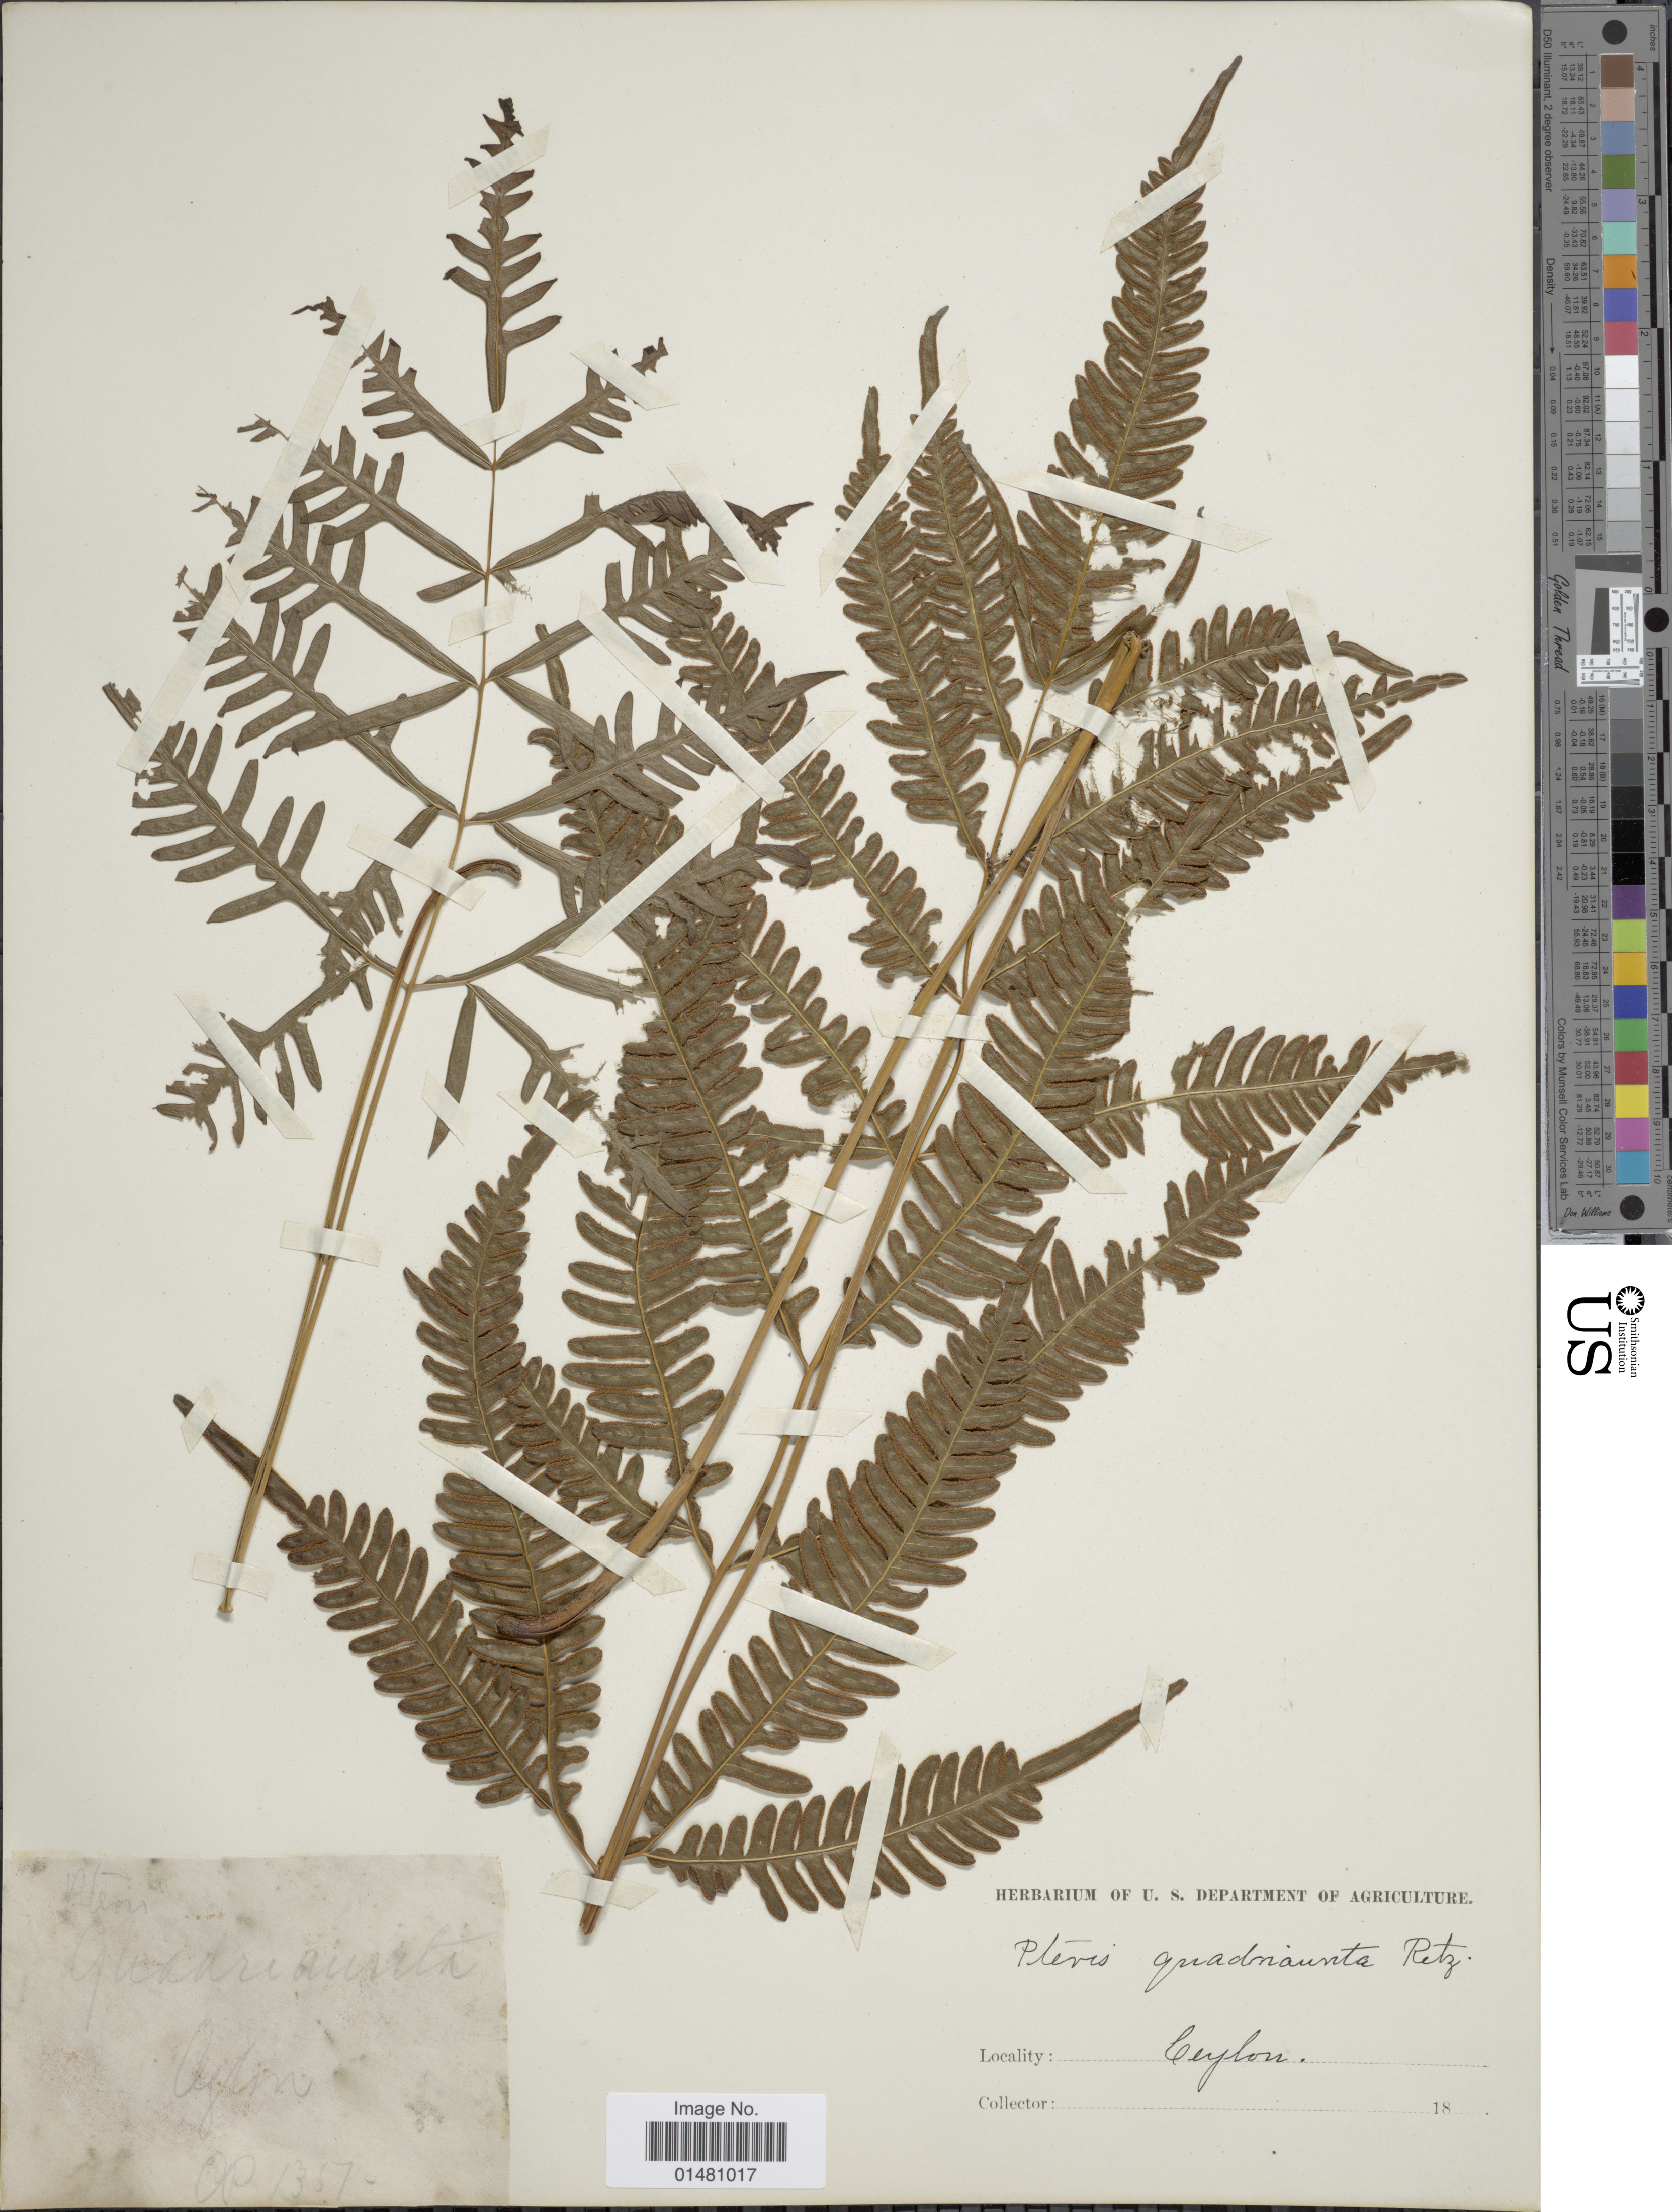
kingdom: Plantae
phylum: Tracheophyta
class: Polypodiopsida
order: Polypodiales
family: Pteridaceae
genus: Pteris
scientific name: Pteris quadriaurita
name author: Retz.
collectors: Facchini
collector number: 1357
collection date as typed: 18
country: Sri Lanka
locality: Ceylon